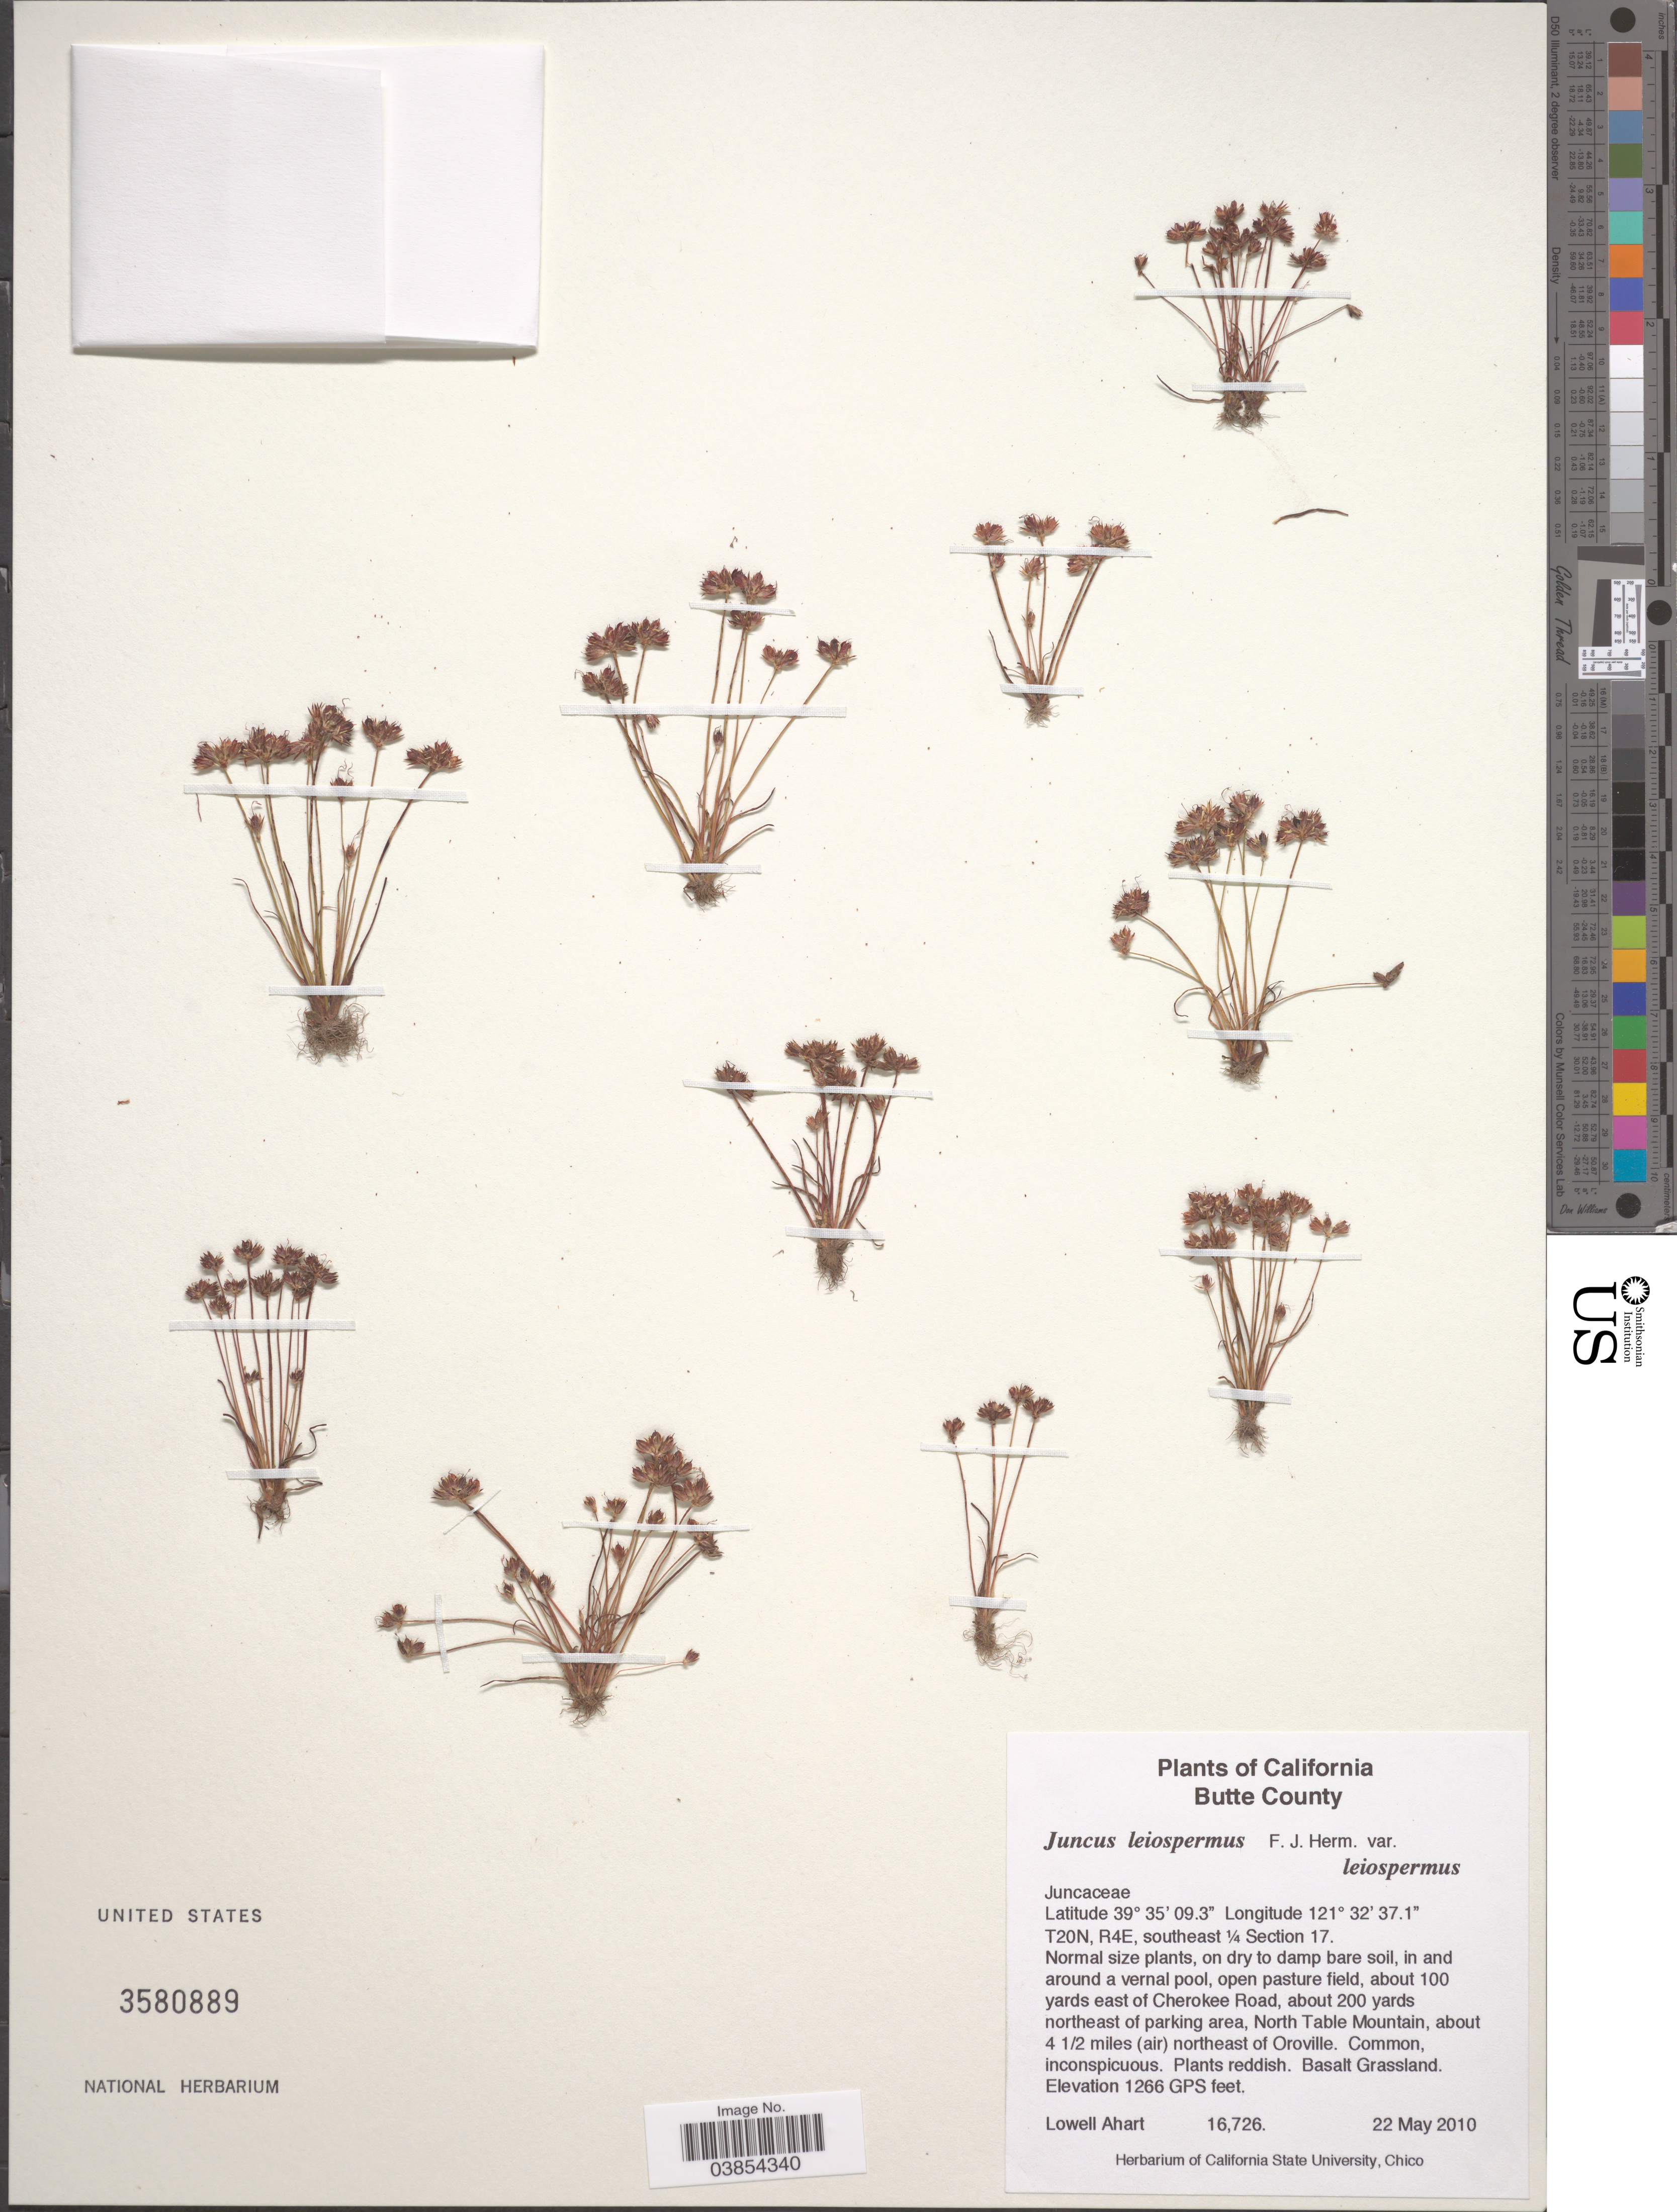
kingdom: Plantae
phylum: Tracheophyta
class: Liliopsida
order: Poales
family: Juncaceae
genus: Juncus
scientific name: Juncus leiospermus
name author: F.J. Herm.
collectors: L. Ahart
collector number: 16726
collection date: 2010-05-22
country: United States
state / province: California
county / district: Butte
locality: Butte County. T20N, R4E, southeast ¼ Section 17. About 100 yards east of Cherokee Road, about 200 yards northeast of parking area, North Table Mountain, about 4½ miles (air) northeast of Oroville.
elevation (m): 386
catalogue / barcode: US 3580889